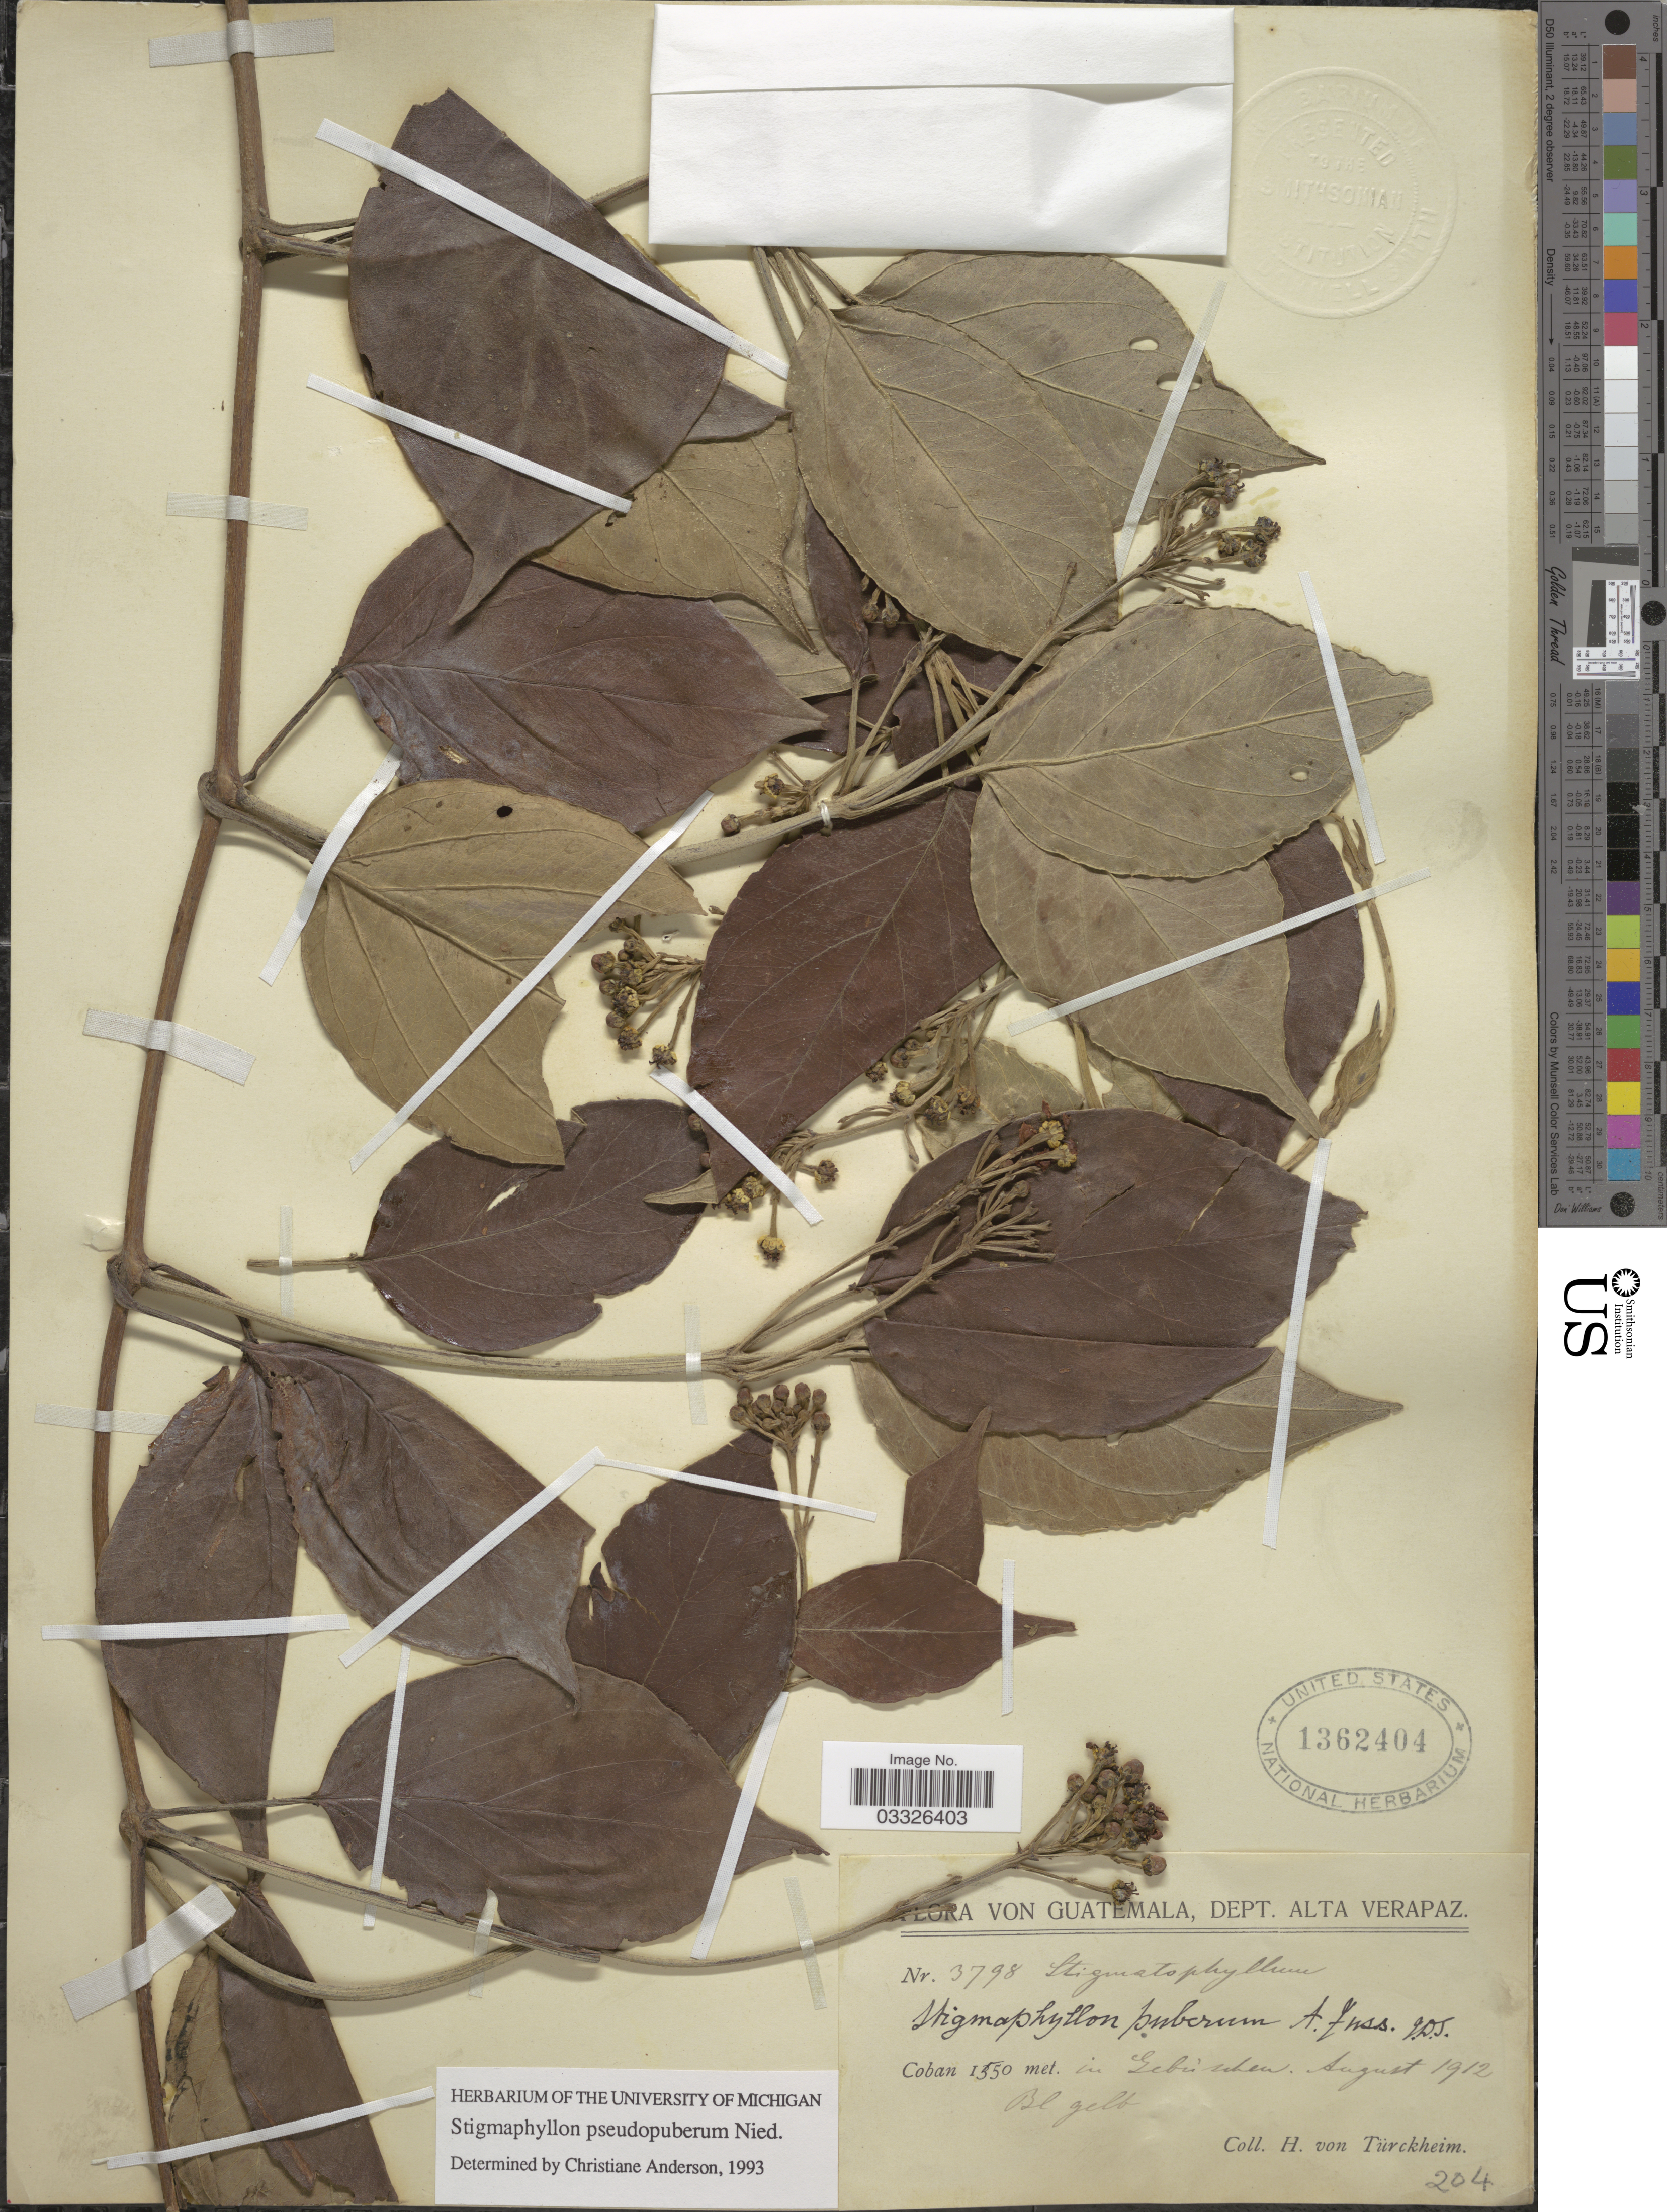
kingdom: Plantae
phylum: Tracheophyta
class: Magnoliopsida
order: Malpighiales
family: Malpighiaceae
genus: Stigmaphyllon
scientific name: Stigmaphyllon pseudopuberum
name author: Nied.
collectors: H. von Türckheim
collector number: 3798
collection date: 1912-08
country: Guatemala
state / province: Alta Verapaz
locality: Dept. Alta Verpaz. Coban. In Gebüschen.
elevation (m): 1550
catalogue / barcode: US 1362404